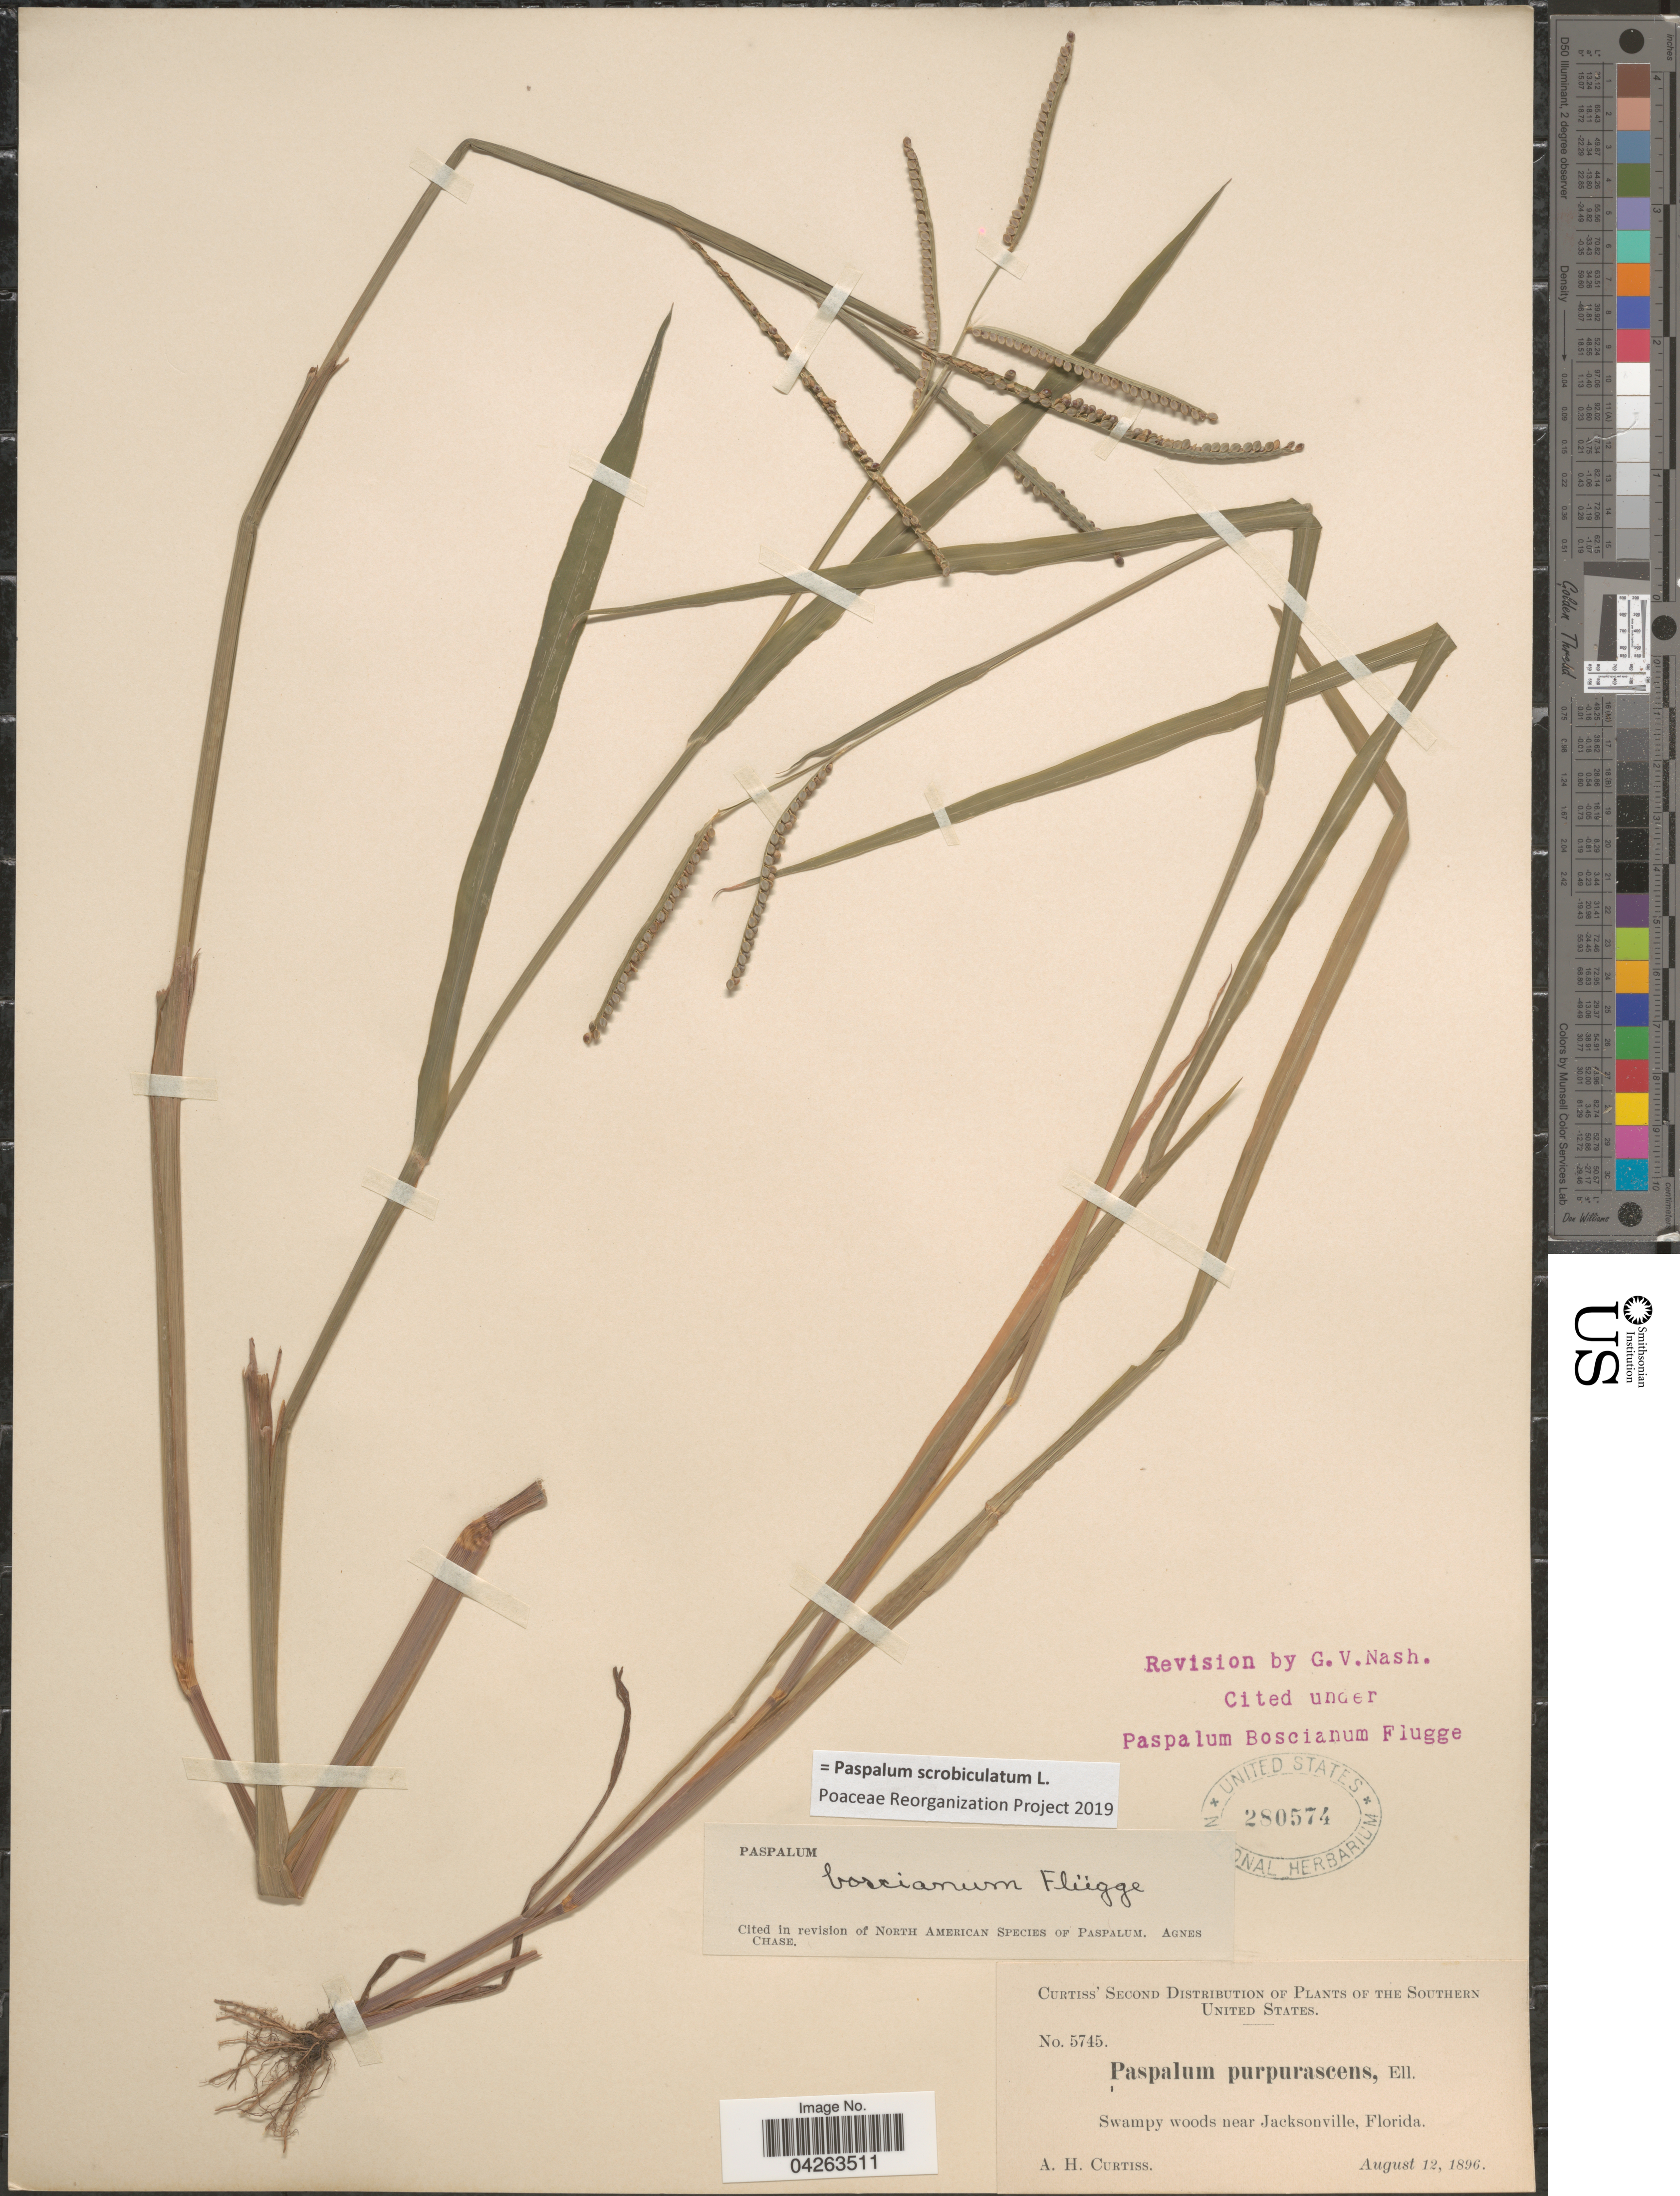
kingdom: Plantae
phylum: Tracheophyta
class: Liliopsida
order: Poales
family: Poaceae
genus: Paspalum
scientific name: Paspalum scrobiculatum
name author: L.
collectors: A. H. Curtiss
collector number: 5745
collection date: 1896-08-12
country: United States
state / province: Florida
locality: The Southern United States. Swampy woods near Jacksonville.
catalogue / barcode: US 280574